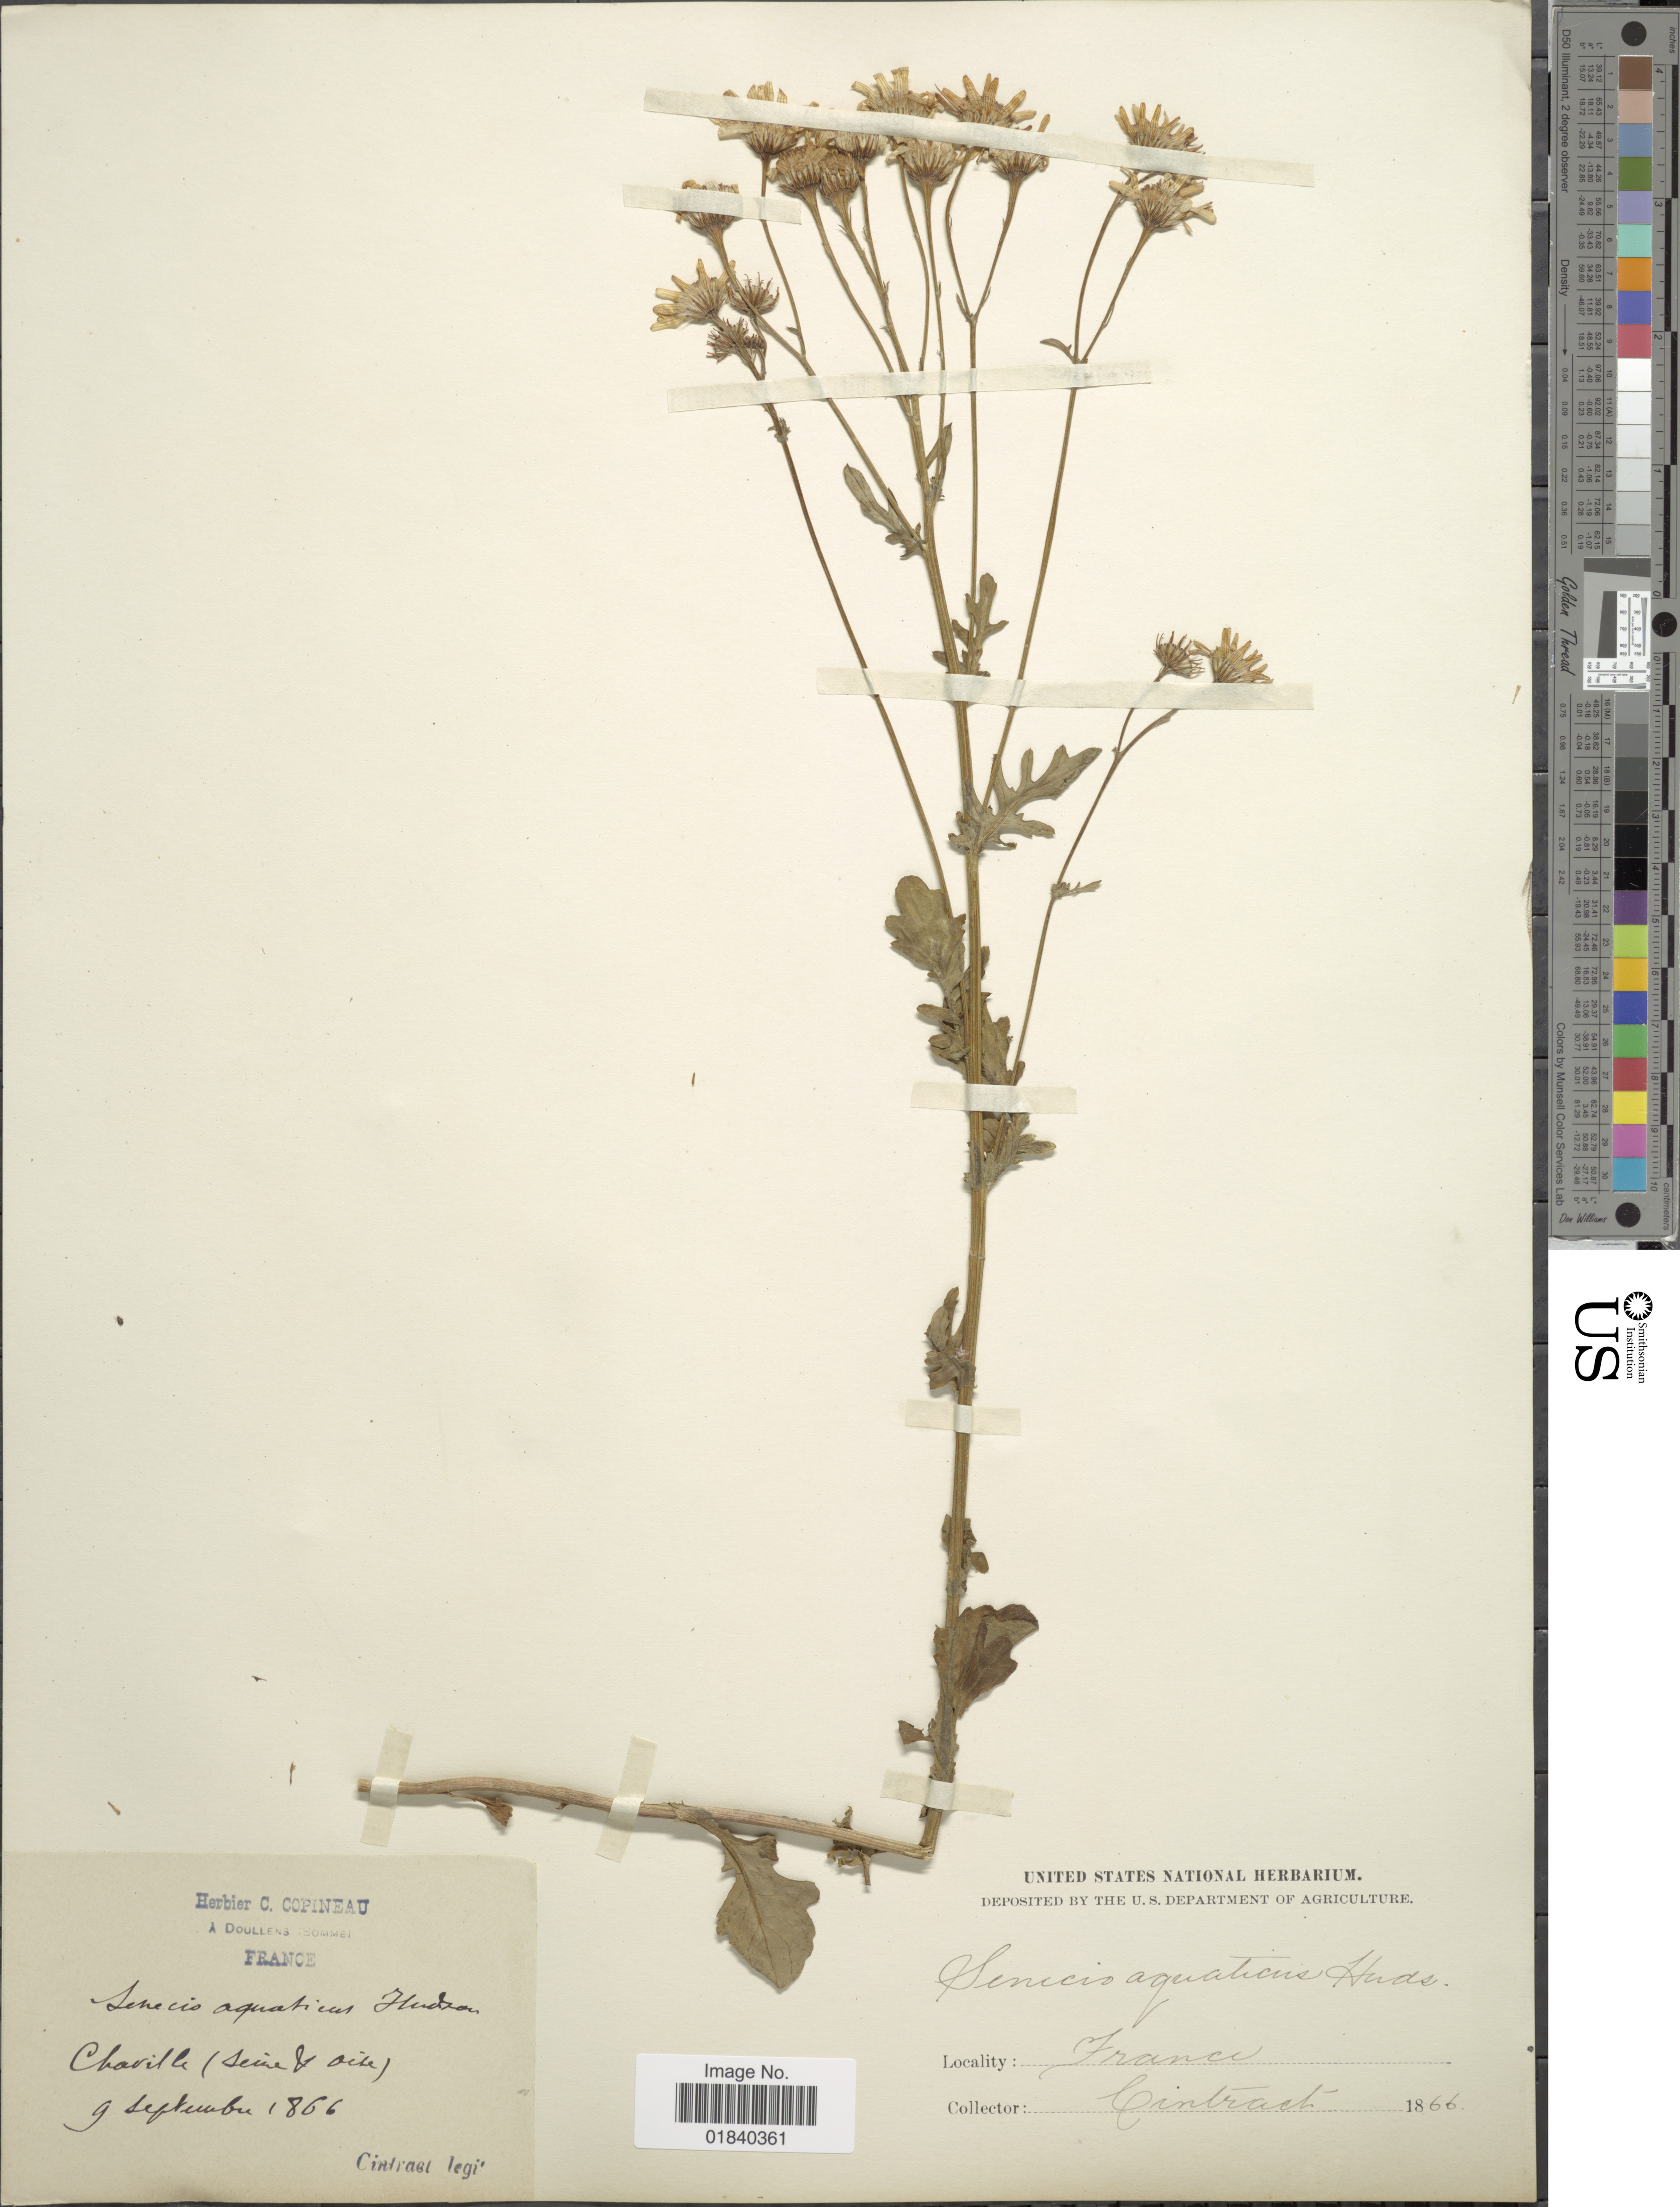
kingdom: Plantae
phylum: Tracheophyta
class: Magnoliopsida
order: Asterales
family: Asteraceae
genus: Senecio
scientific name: Senecio aquaticus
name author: Huds.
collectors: Cintract, --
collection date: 1866-09-09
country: France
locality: Chaville (Seine & Oite).